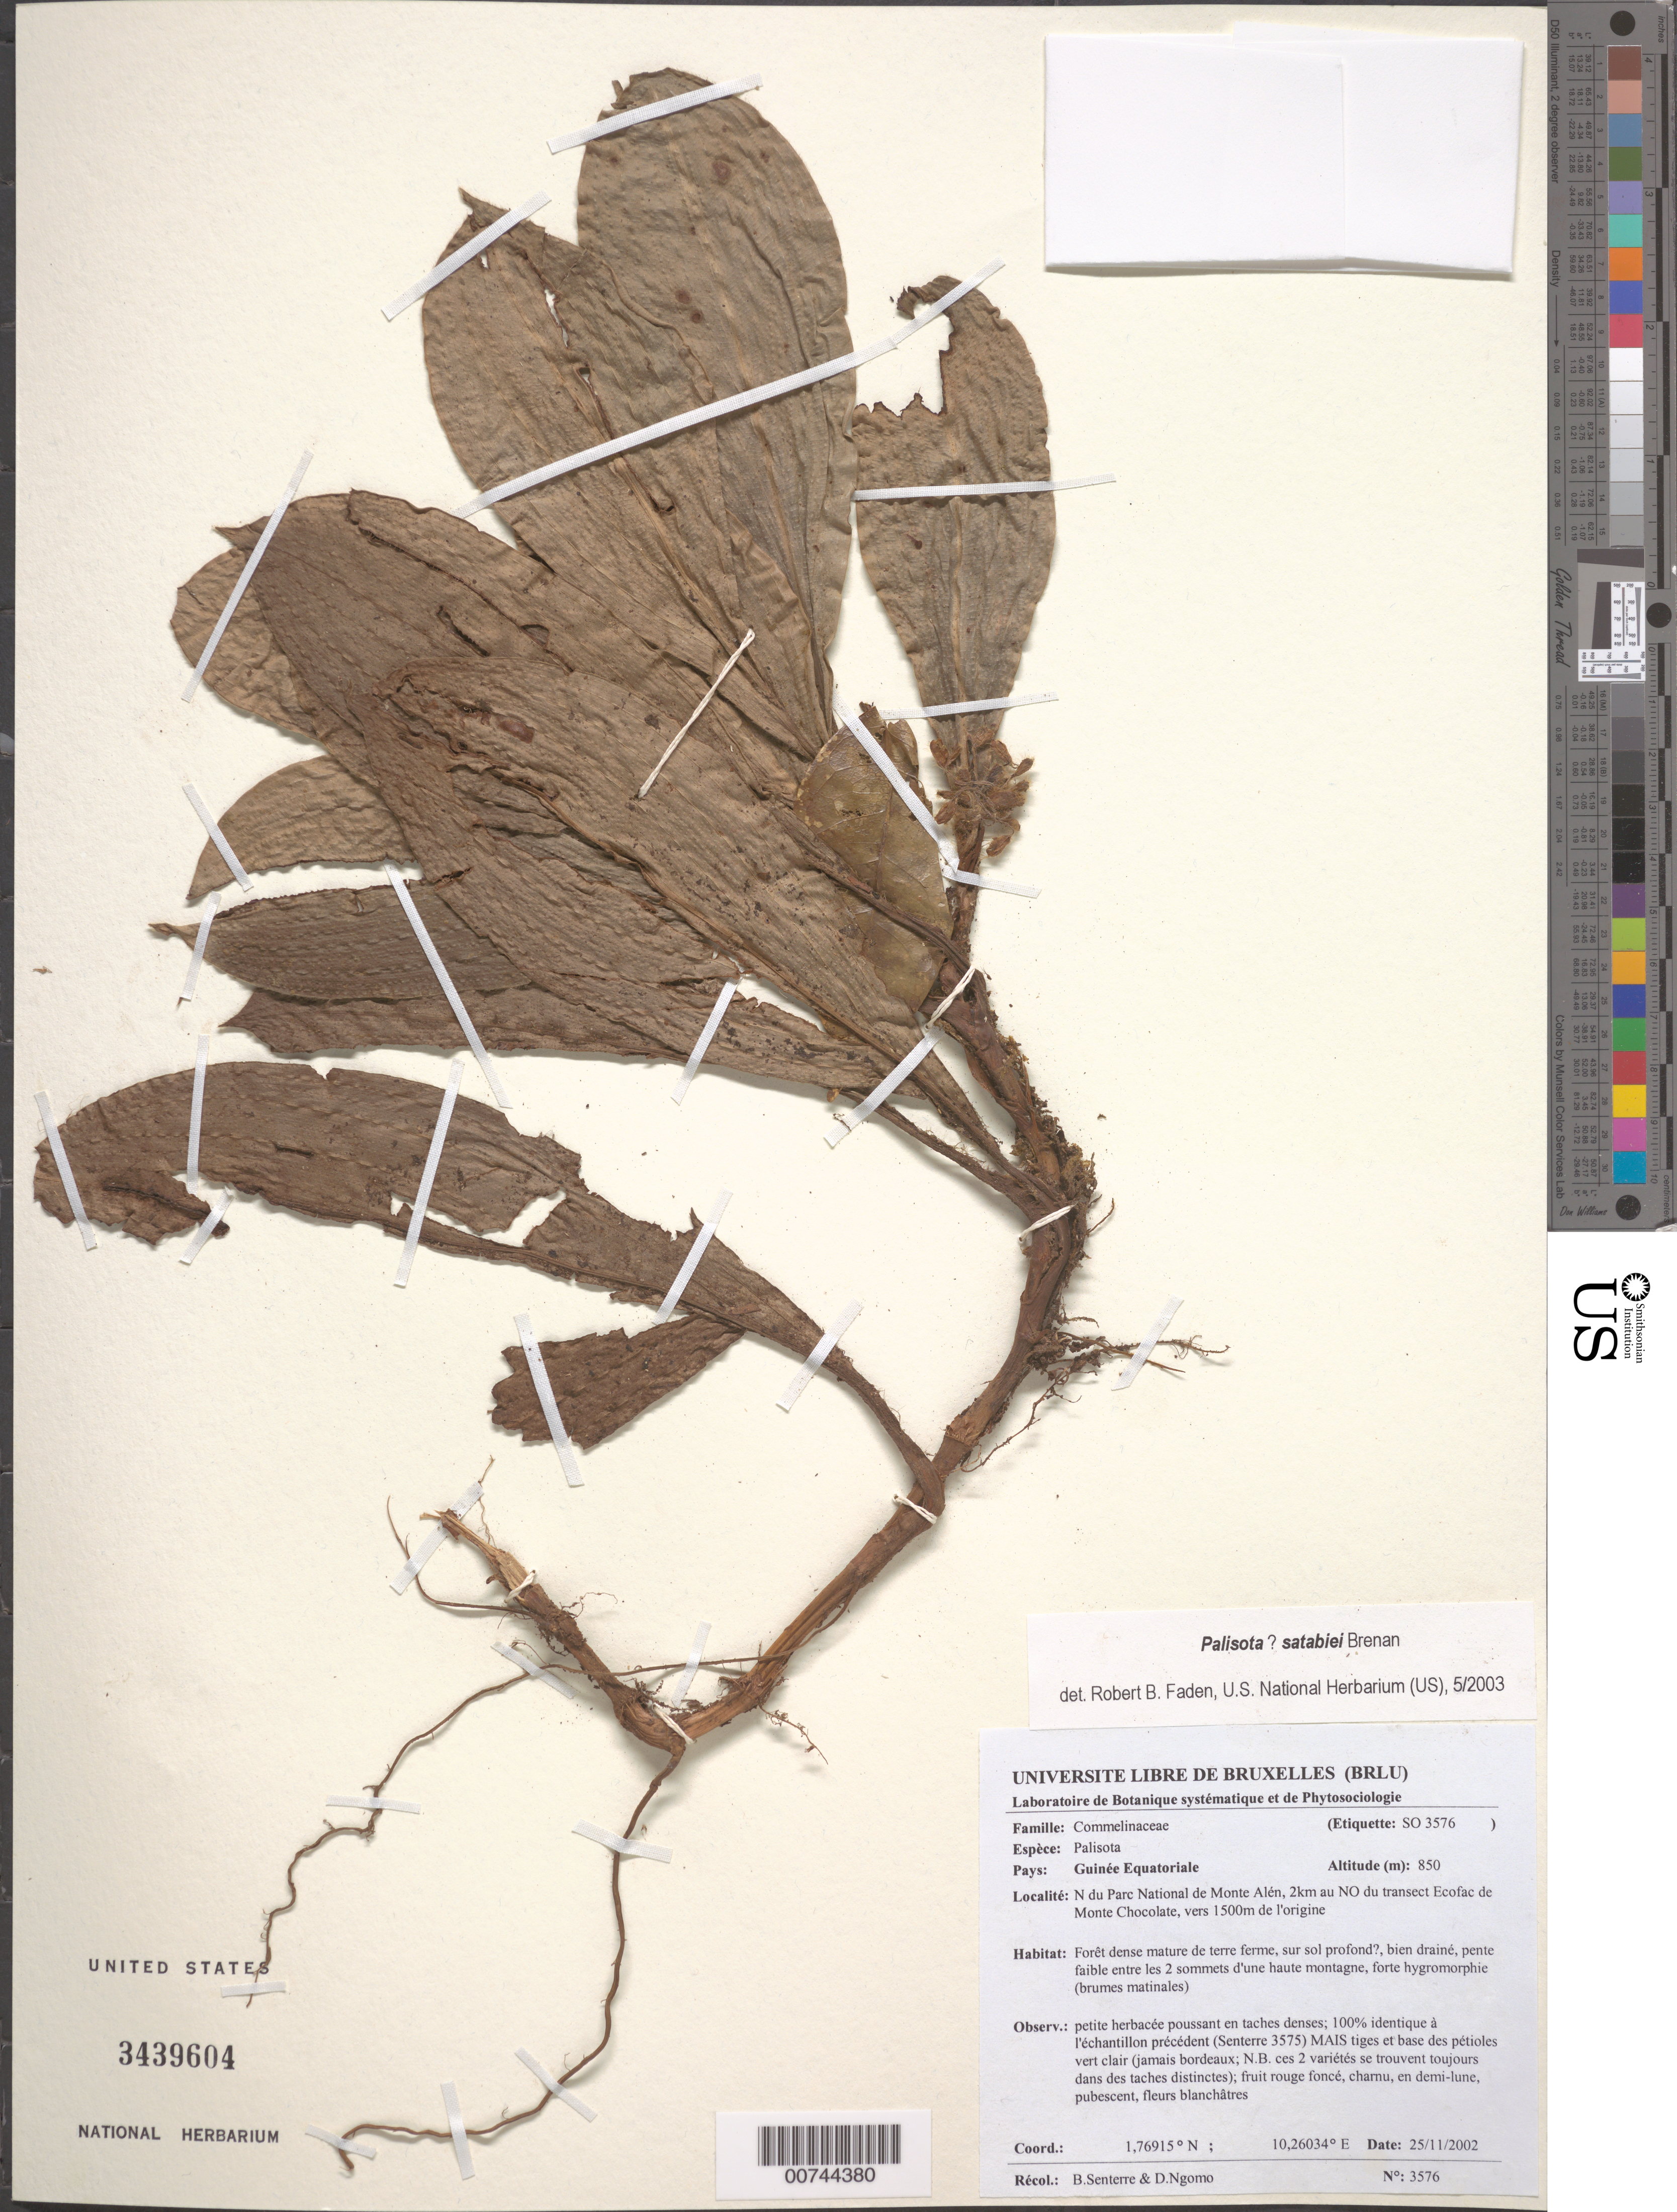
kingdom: Plantae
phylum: Tracheophyta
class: Liliopsida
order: Commelinales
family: Commelinaceae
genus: Palisota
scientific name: Palisota satabiei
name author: Brenan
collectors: B. Senterre & D. Ngomo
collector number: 3576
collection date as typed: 25 Nov 2002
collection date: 2002-11-25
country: Belgium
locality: N of National Park of Monte Alen, NE of Ecofac de Monte Chocolate.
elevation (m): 850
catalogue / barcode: US 3439604